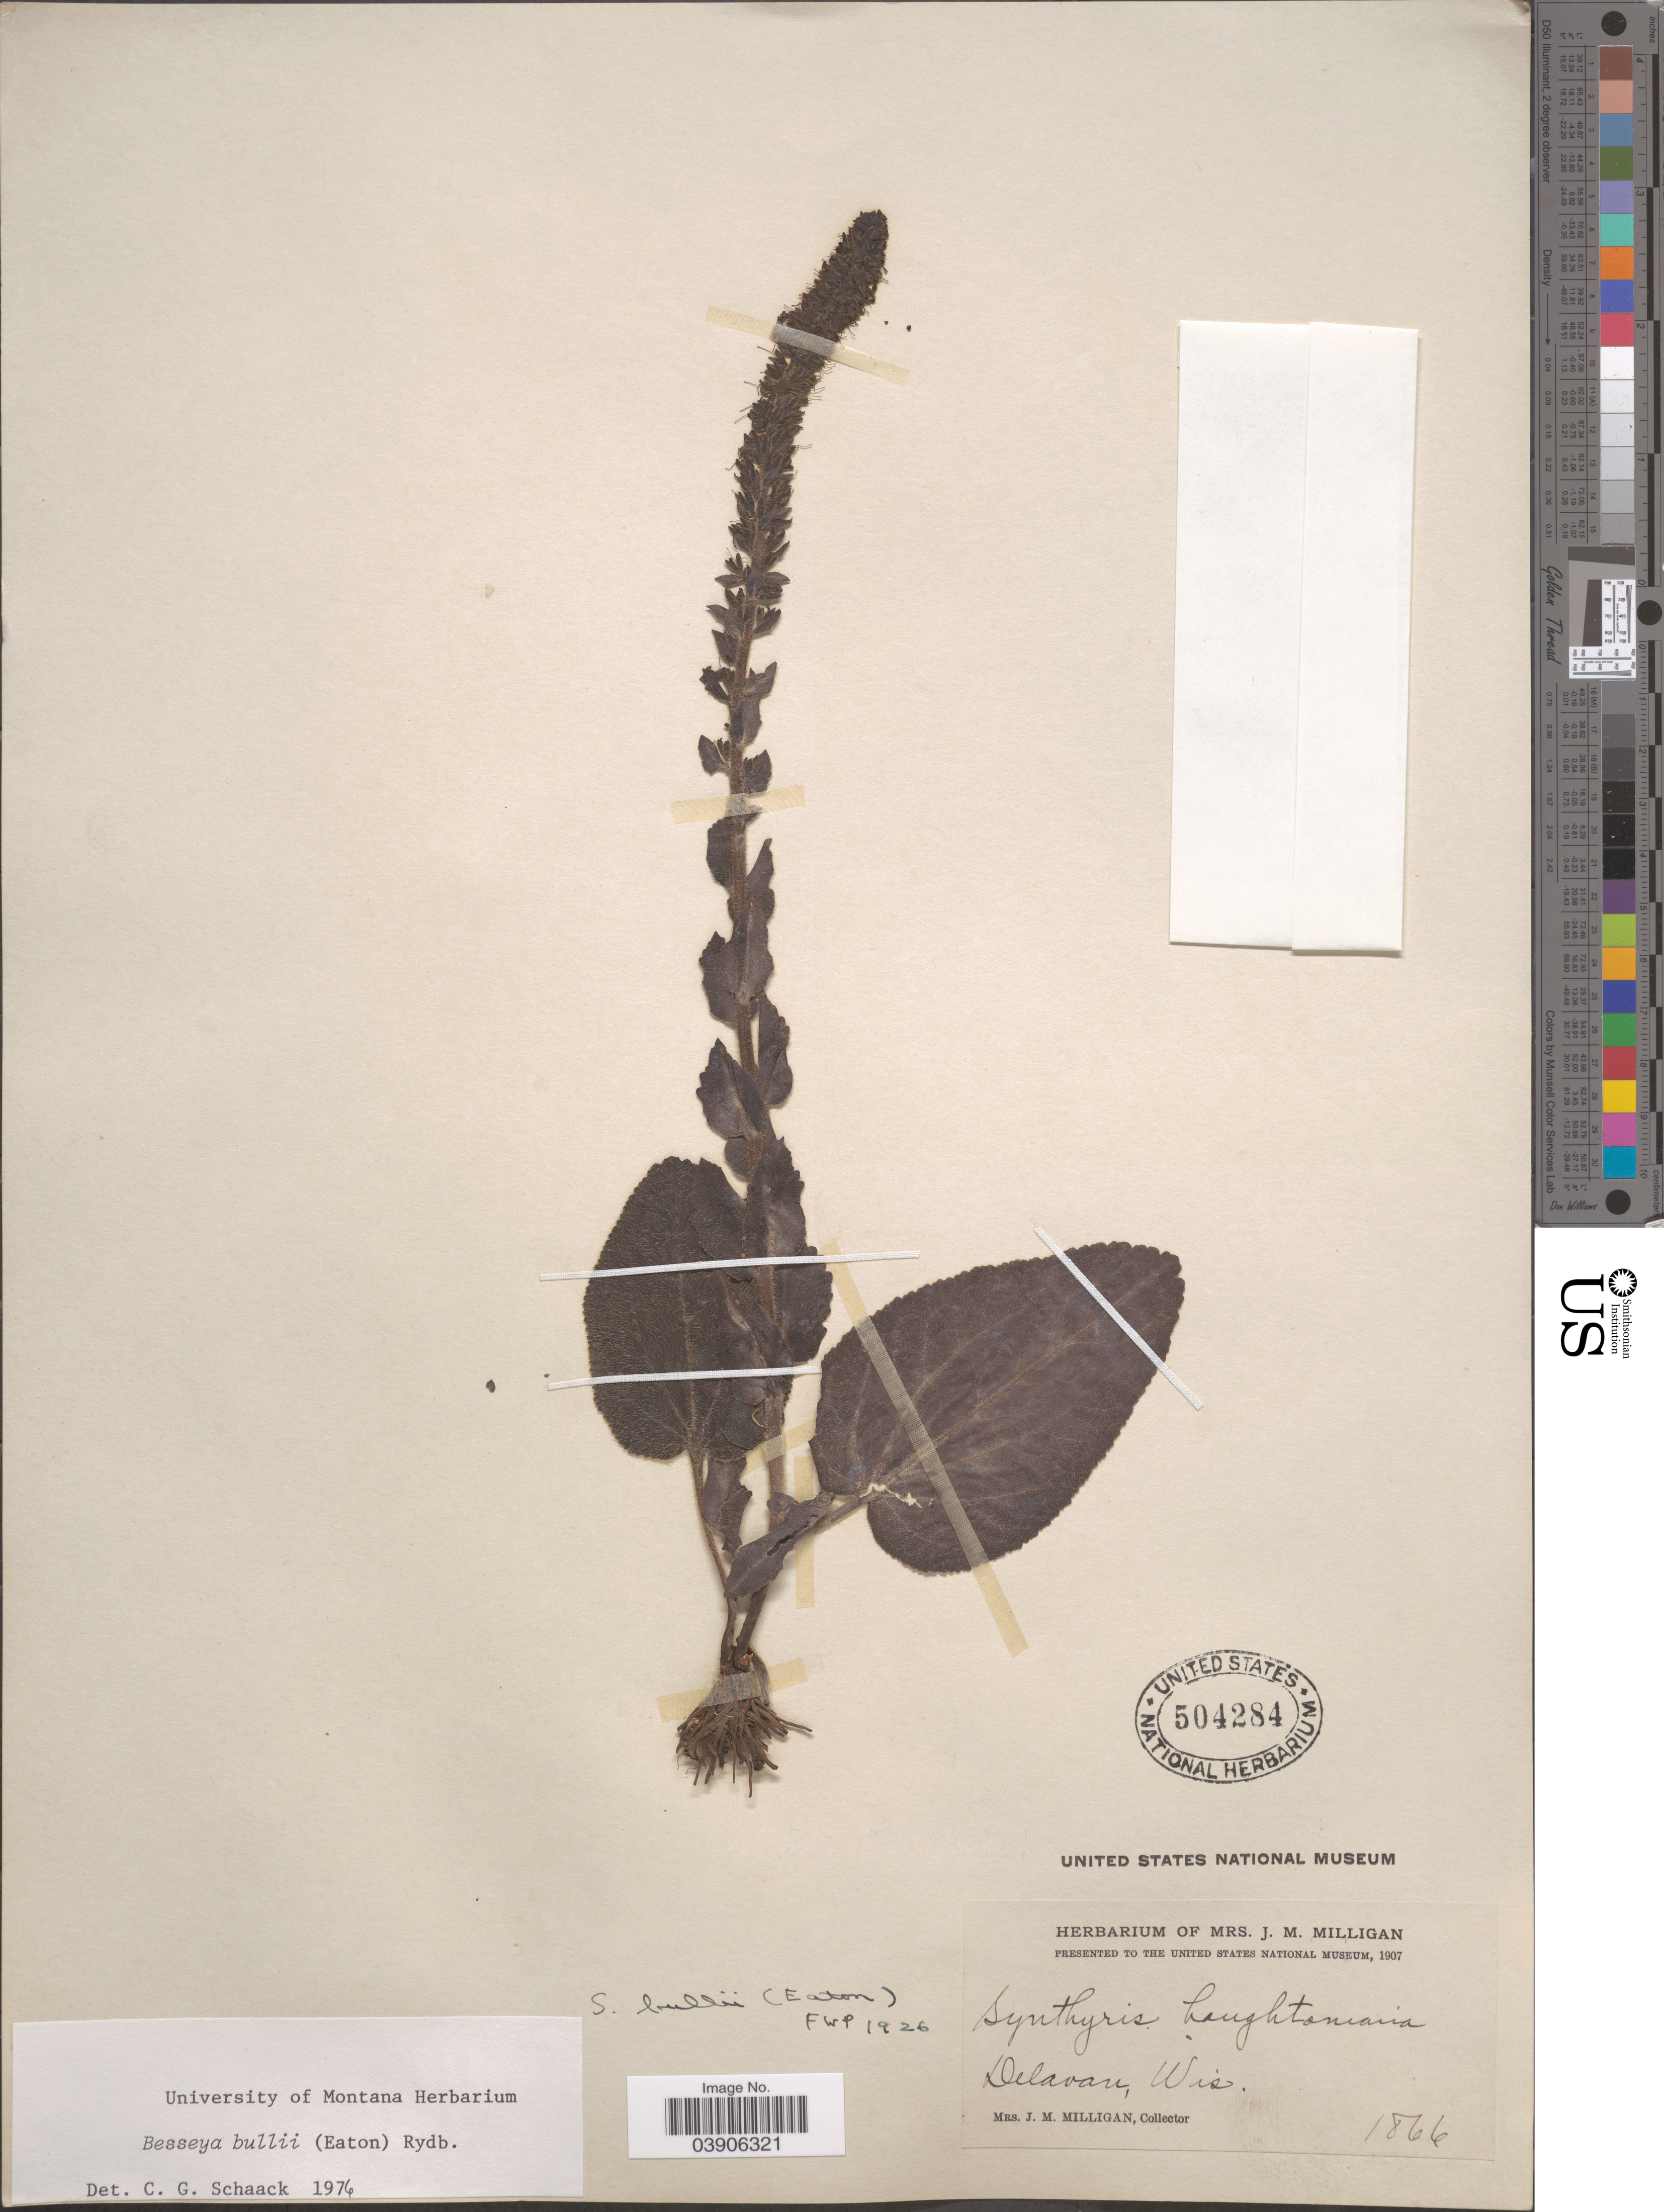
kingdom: Plantae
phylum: Tracheophyta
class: Magnoliopsida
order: Lamiales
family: Plantaginaceae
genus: Synthyris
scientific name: Synthyris bullii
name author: (Eaton) A. Heller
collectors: J. Milligan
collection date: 1866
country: United States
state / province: Wisconsin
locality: Delavan.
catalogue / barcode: US 504284